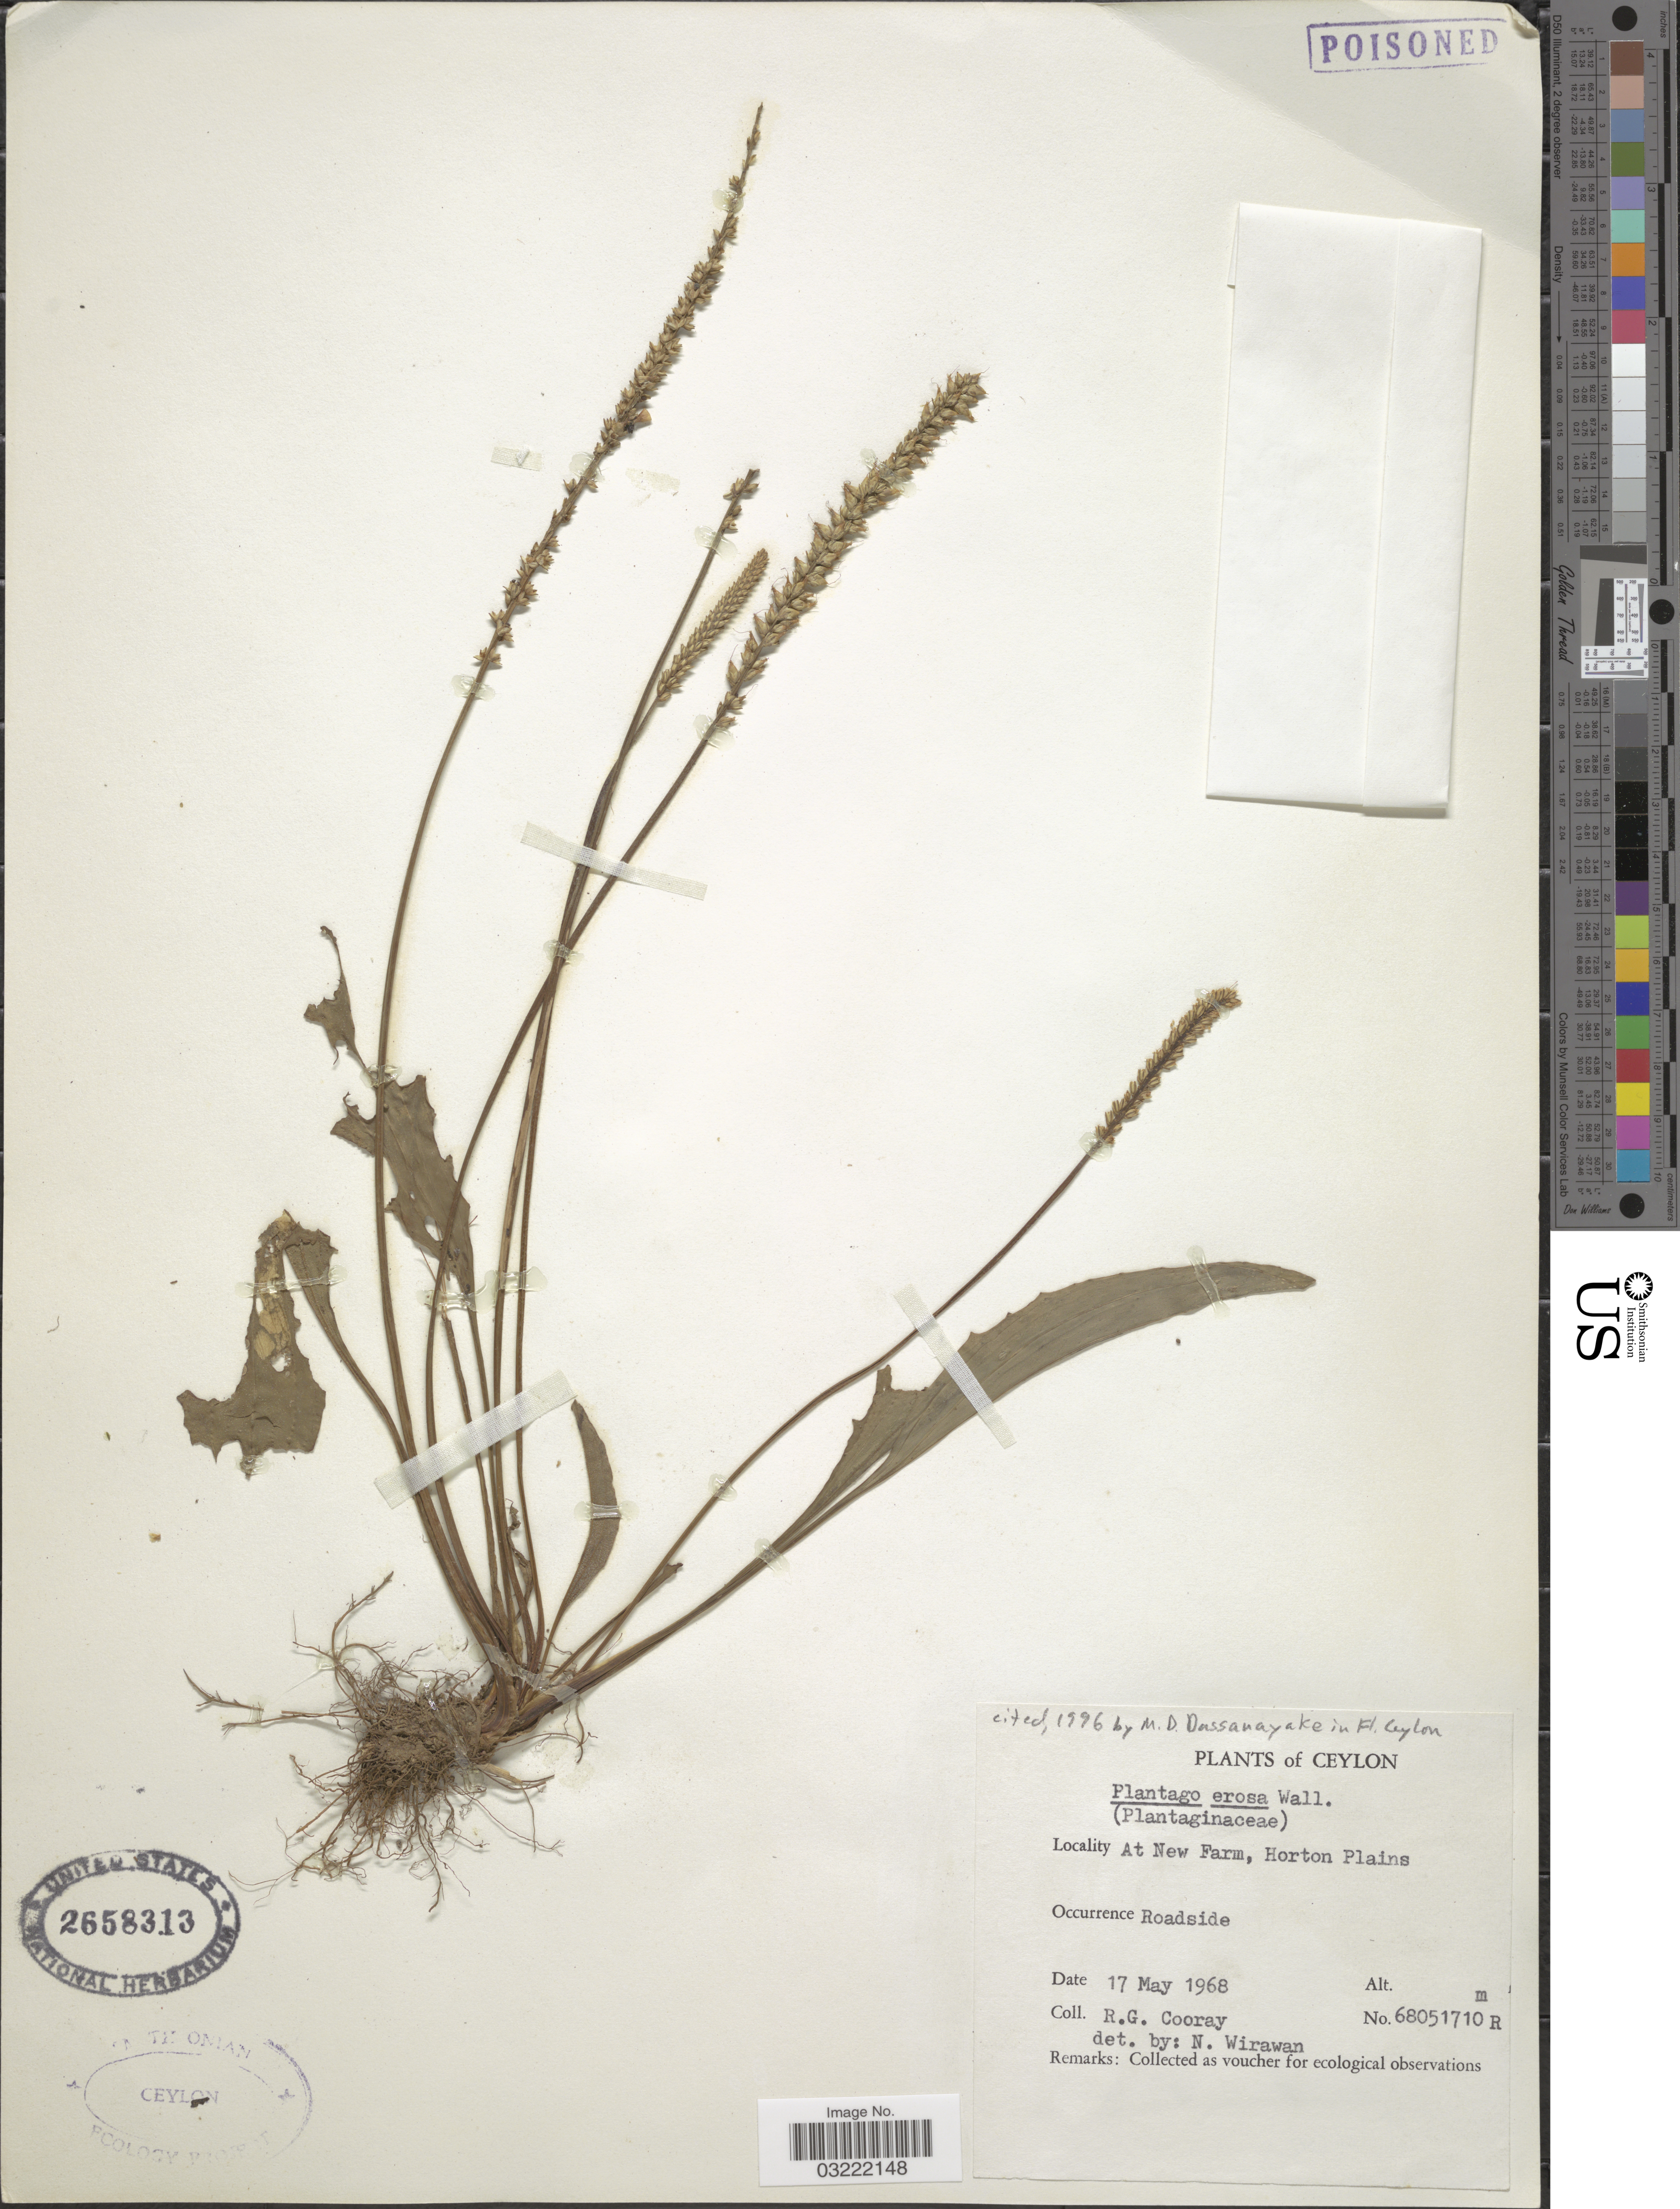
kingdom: Plantae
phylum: Tracheophyta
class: Magnoliopsida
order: Lamiales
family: Plantaginaceae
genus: Plantago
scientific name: Plantago erosa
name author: Wall.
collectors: R. Cooray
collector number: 68051710R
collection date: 1968-05-17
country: Sri Lanka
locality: Ceylon. At New Farm, Horton Plains.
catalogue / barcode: US 2658313